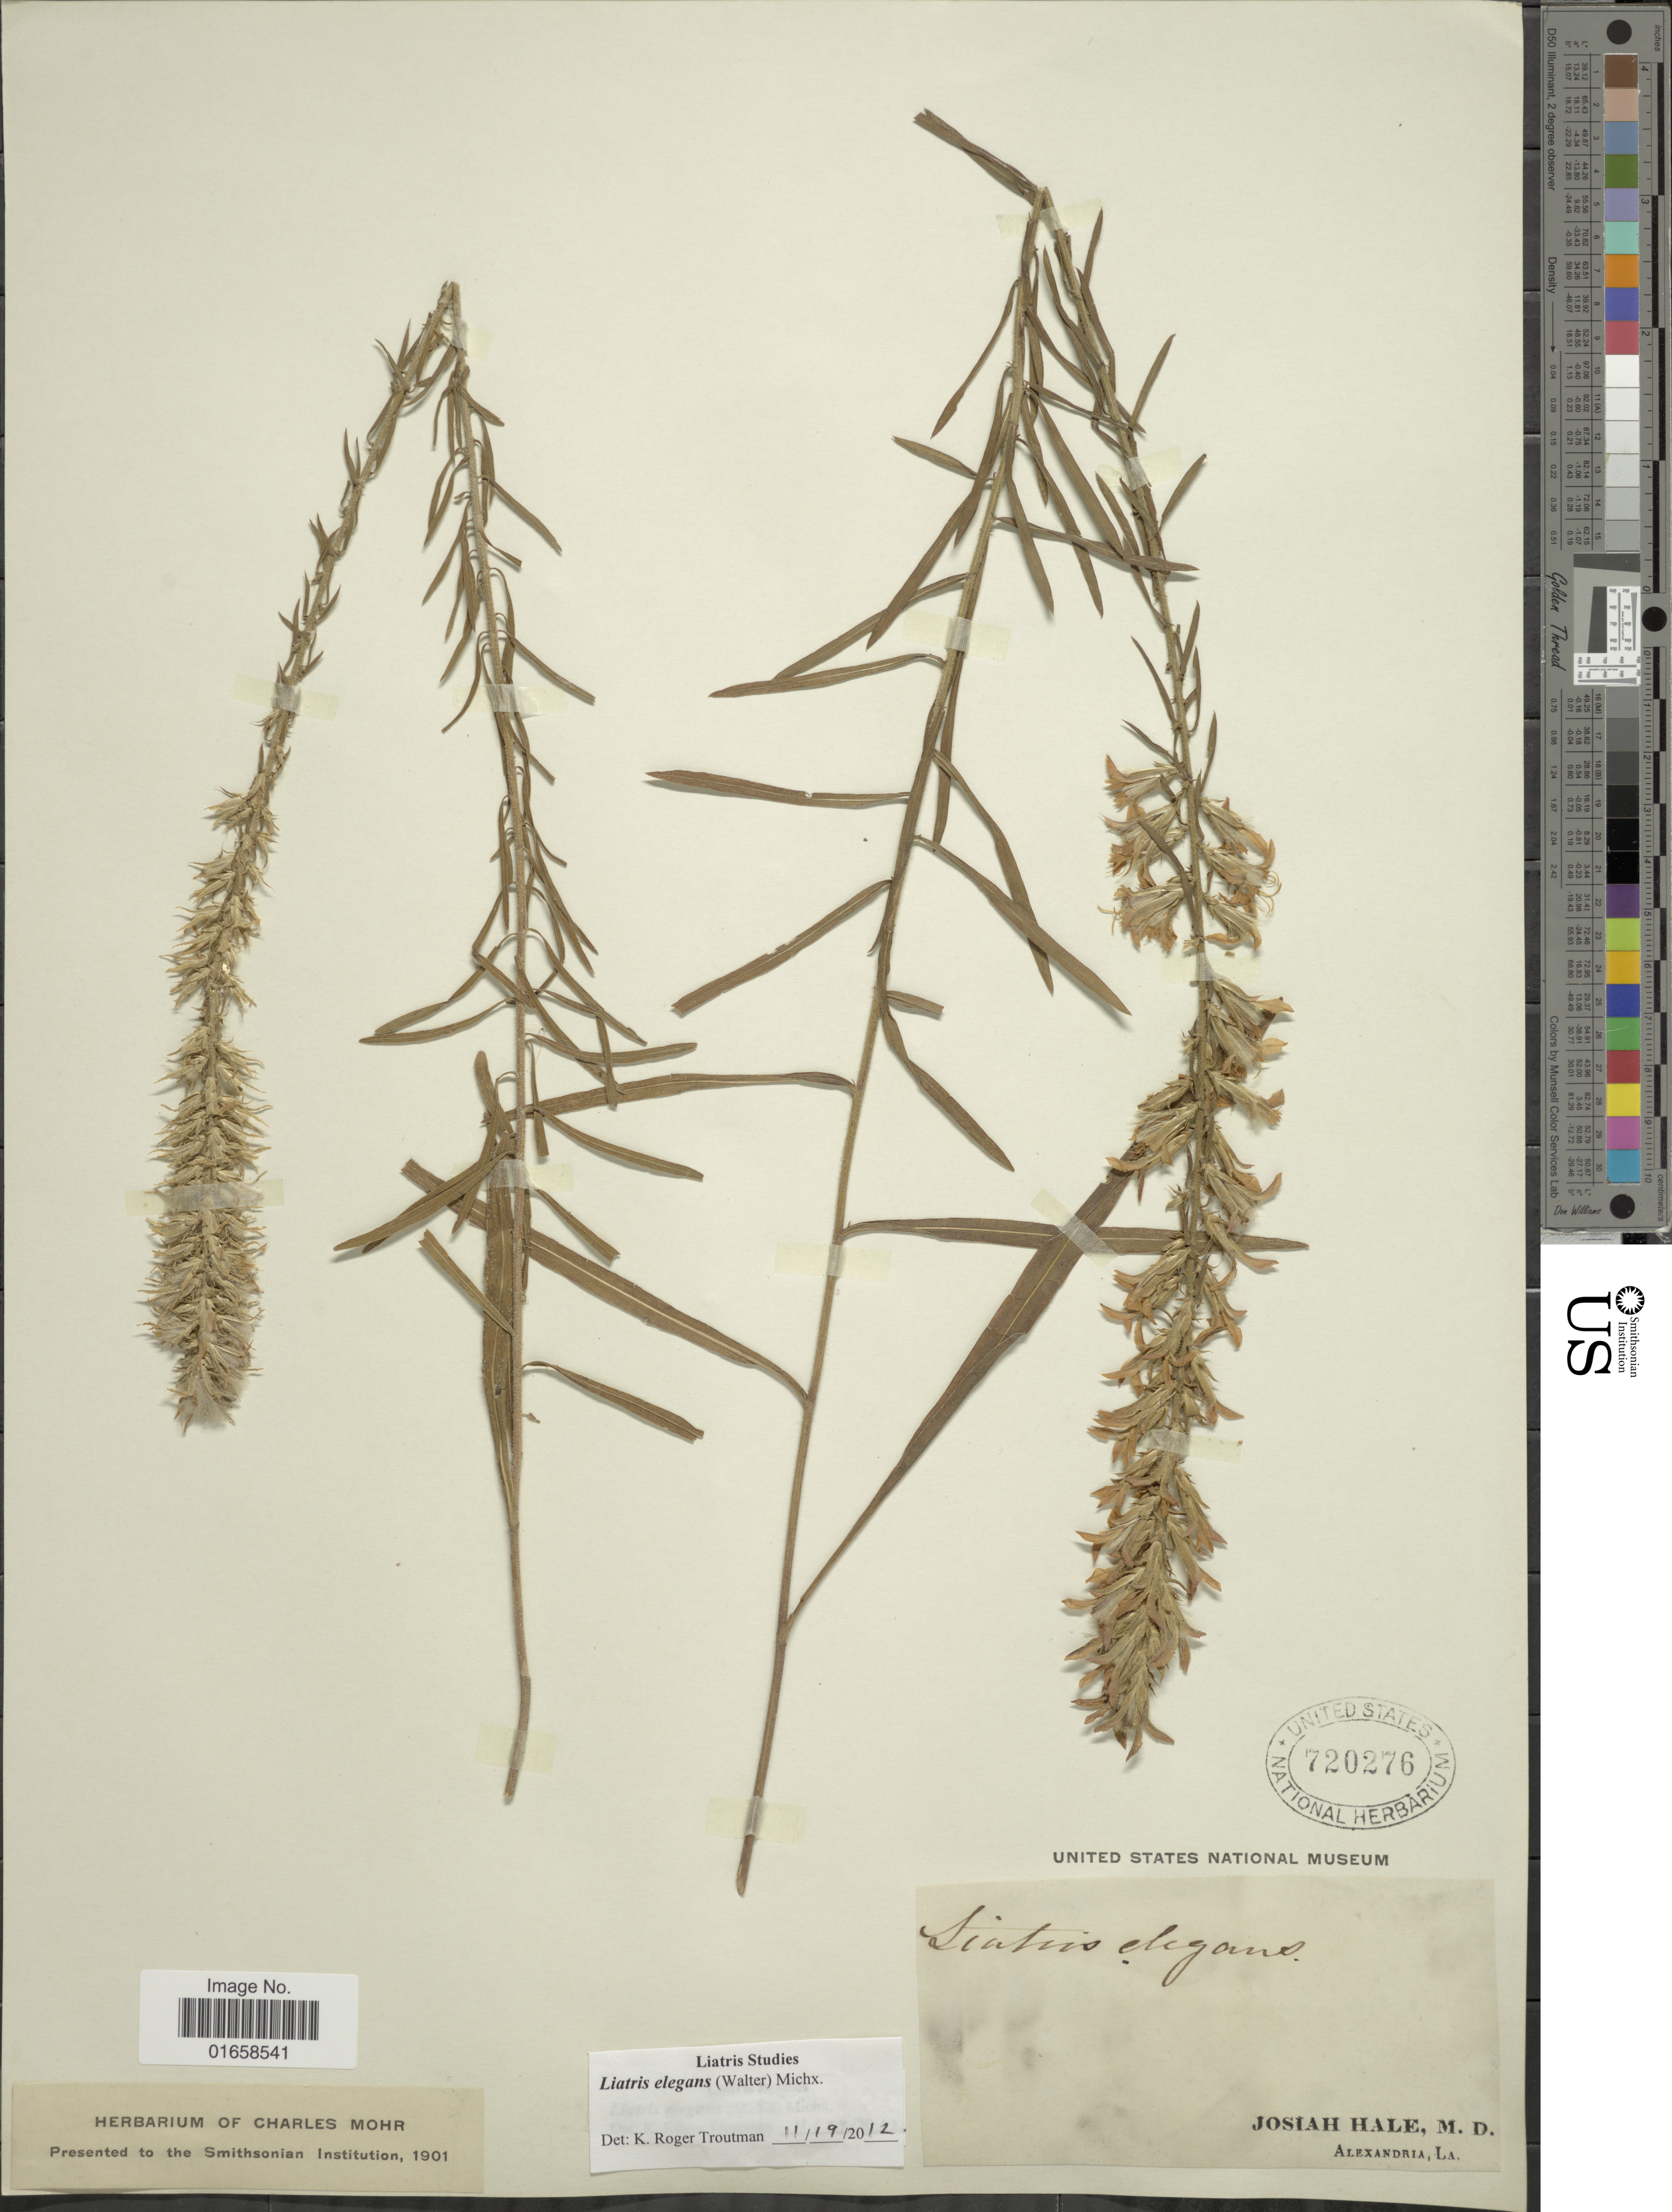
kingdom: Plantae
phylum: Tracheophyta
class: Magnoliopsida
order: Asterales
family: Asteraceae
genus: Liatris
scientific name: Liatris elegans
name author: (Walter) Michx.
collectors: J. Hale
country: United States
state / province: Louisiana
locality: Alexandria.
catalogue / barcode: US 720276